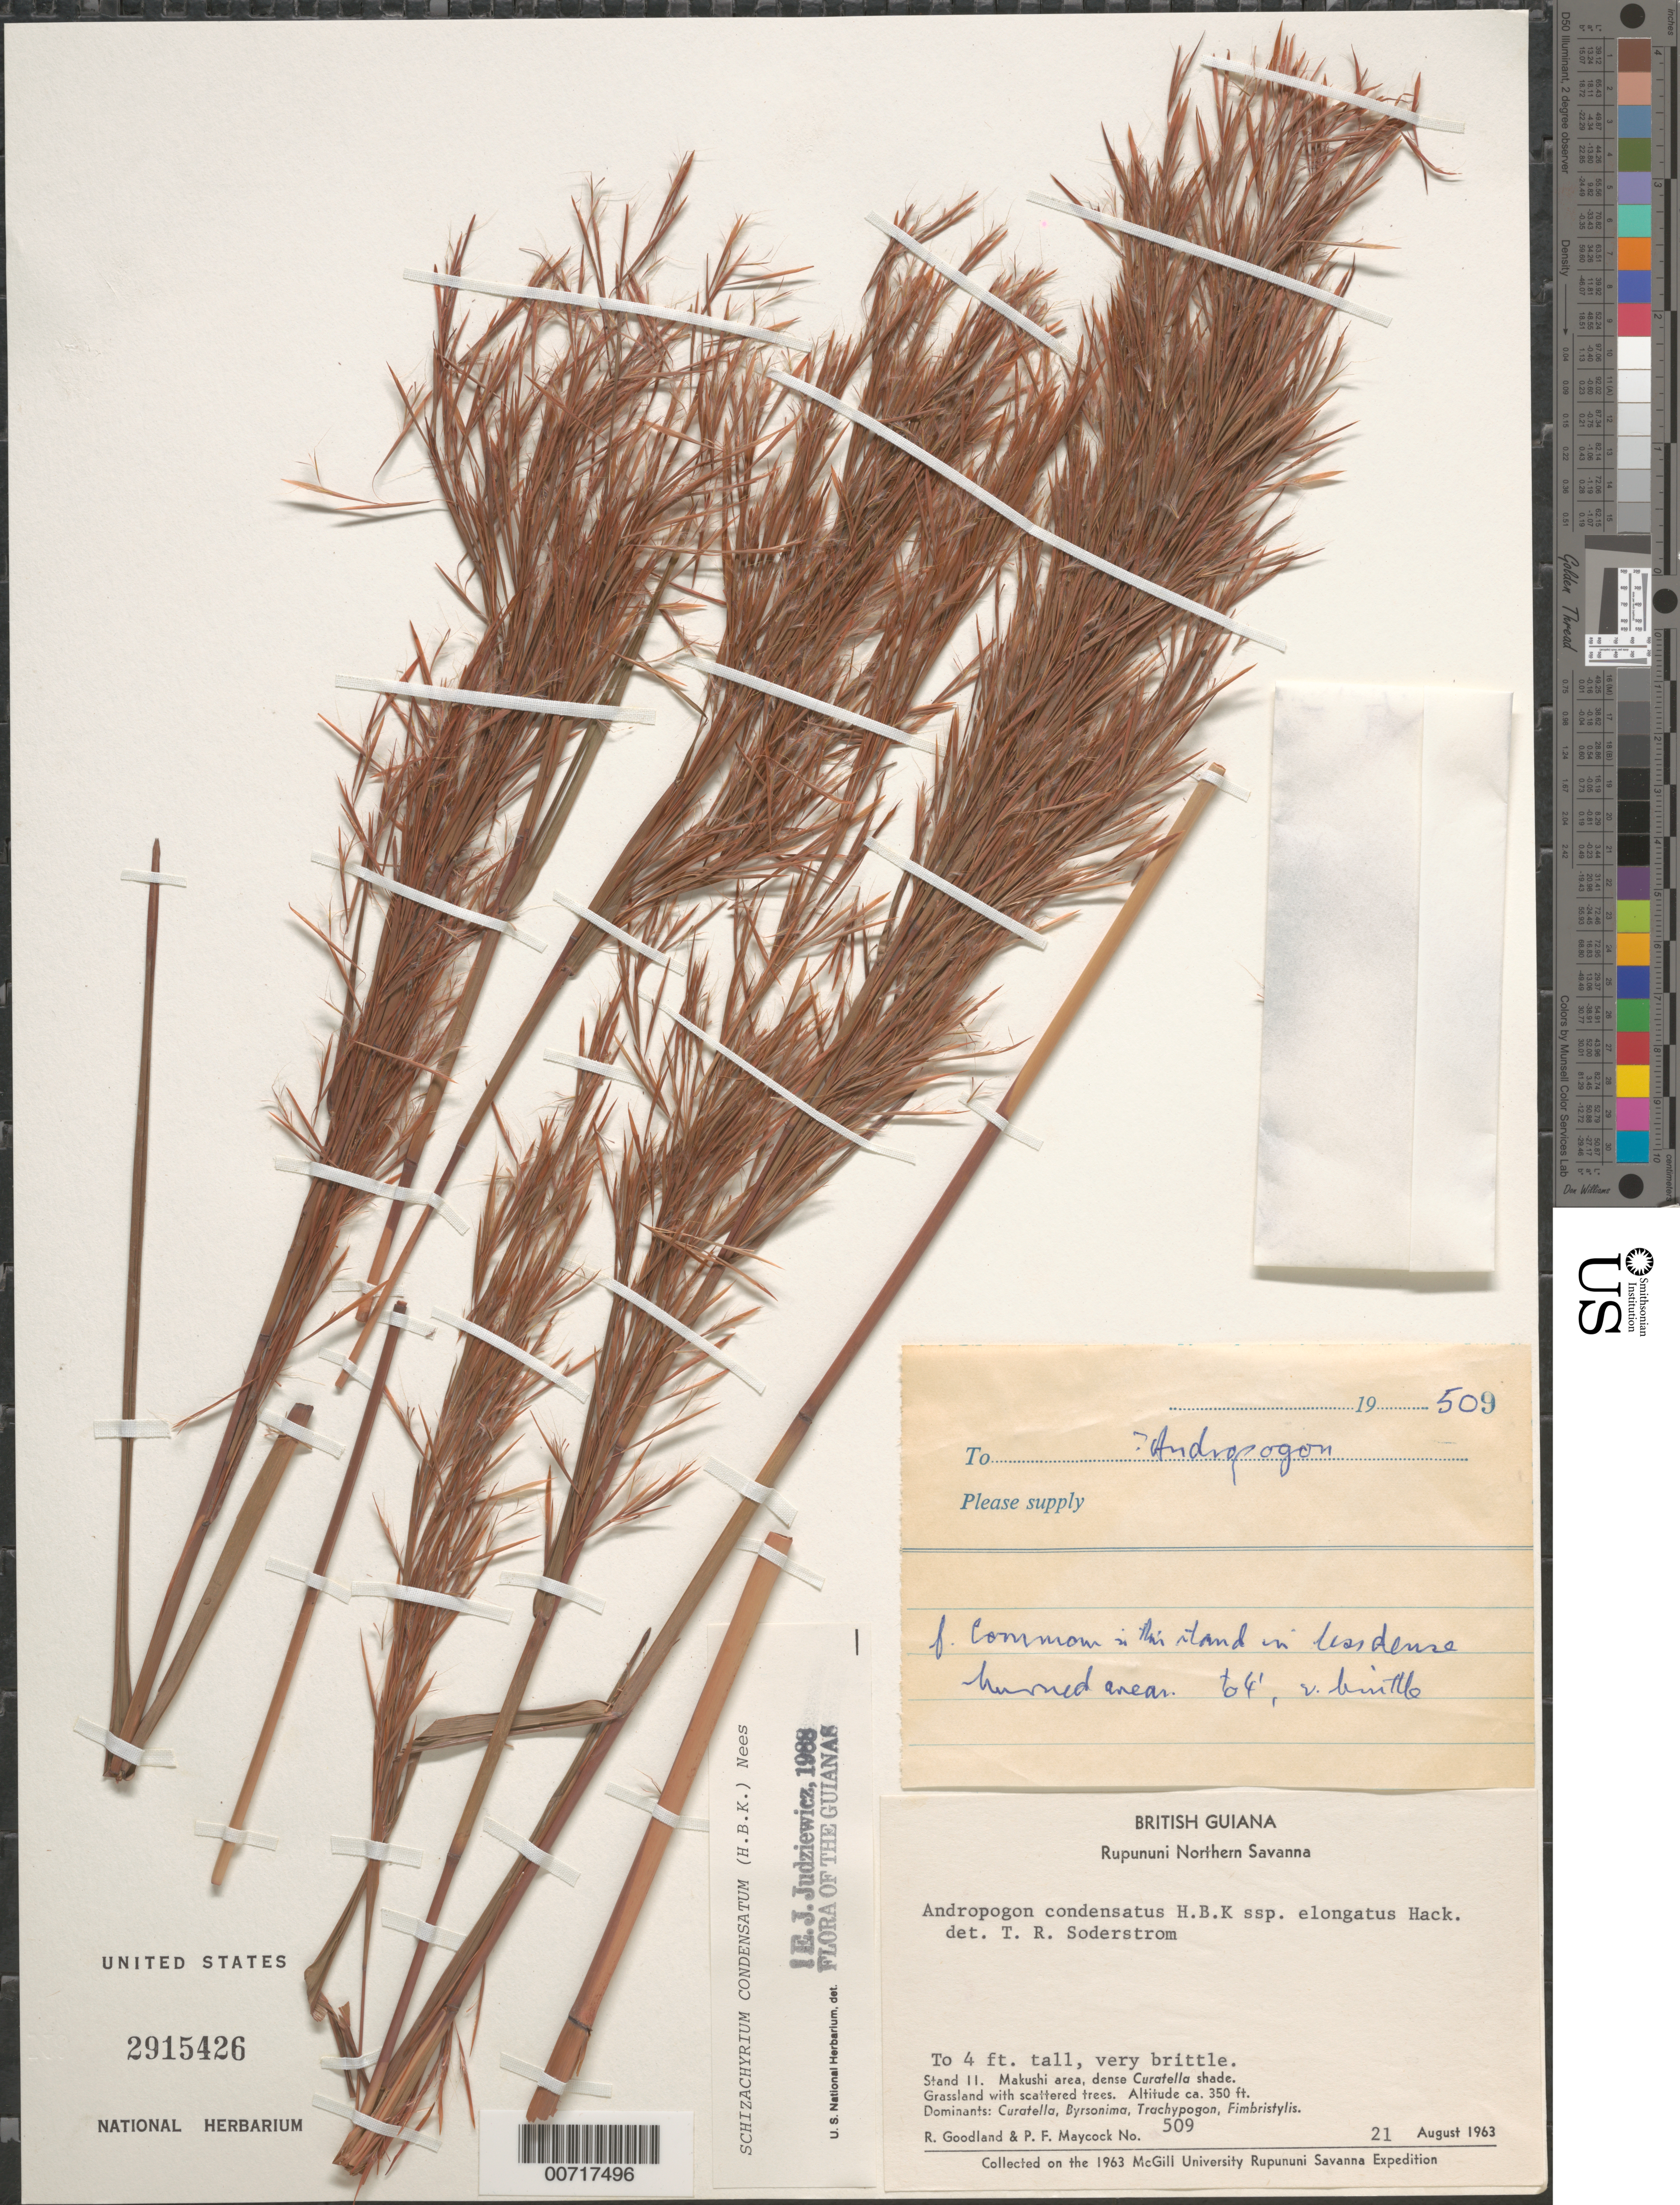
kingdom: Plantae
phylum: Tracheophyta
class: Liliopsida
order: Poales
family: Poaceae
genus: Schizachyrium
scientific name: Schizachyrium condensatum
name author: (Kunth) Nees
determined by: Judziewicz, E. J.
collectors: R. Goodland & P. Maycock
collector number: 509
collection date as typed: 21-Aug-63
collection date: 1963-08-21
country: Guyana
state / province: U. Takutu-U. Essequibo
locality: Rupununi Northern Savanna, Makushi area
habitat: Dense Curatella shade. Dominants: Curatella, Byrsonima, Trachypogon & Fimbristylis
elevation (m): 107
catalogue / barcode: US 2915426